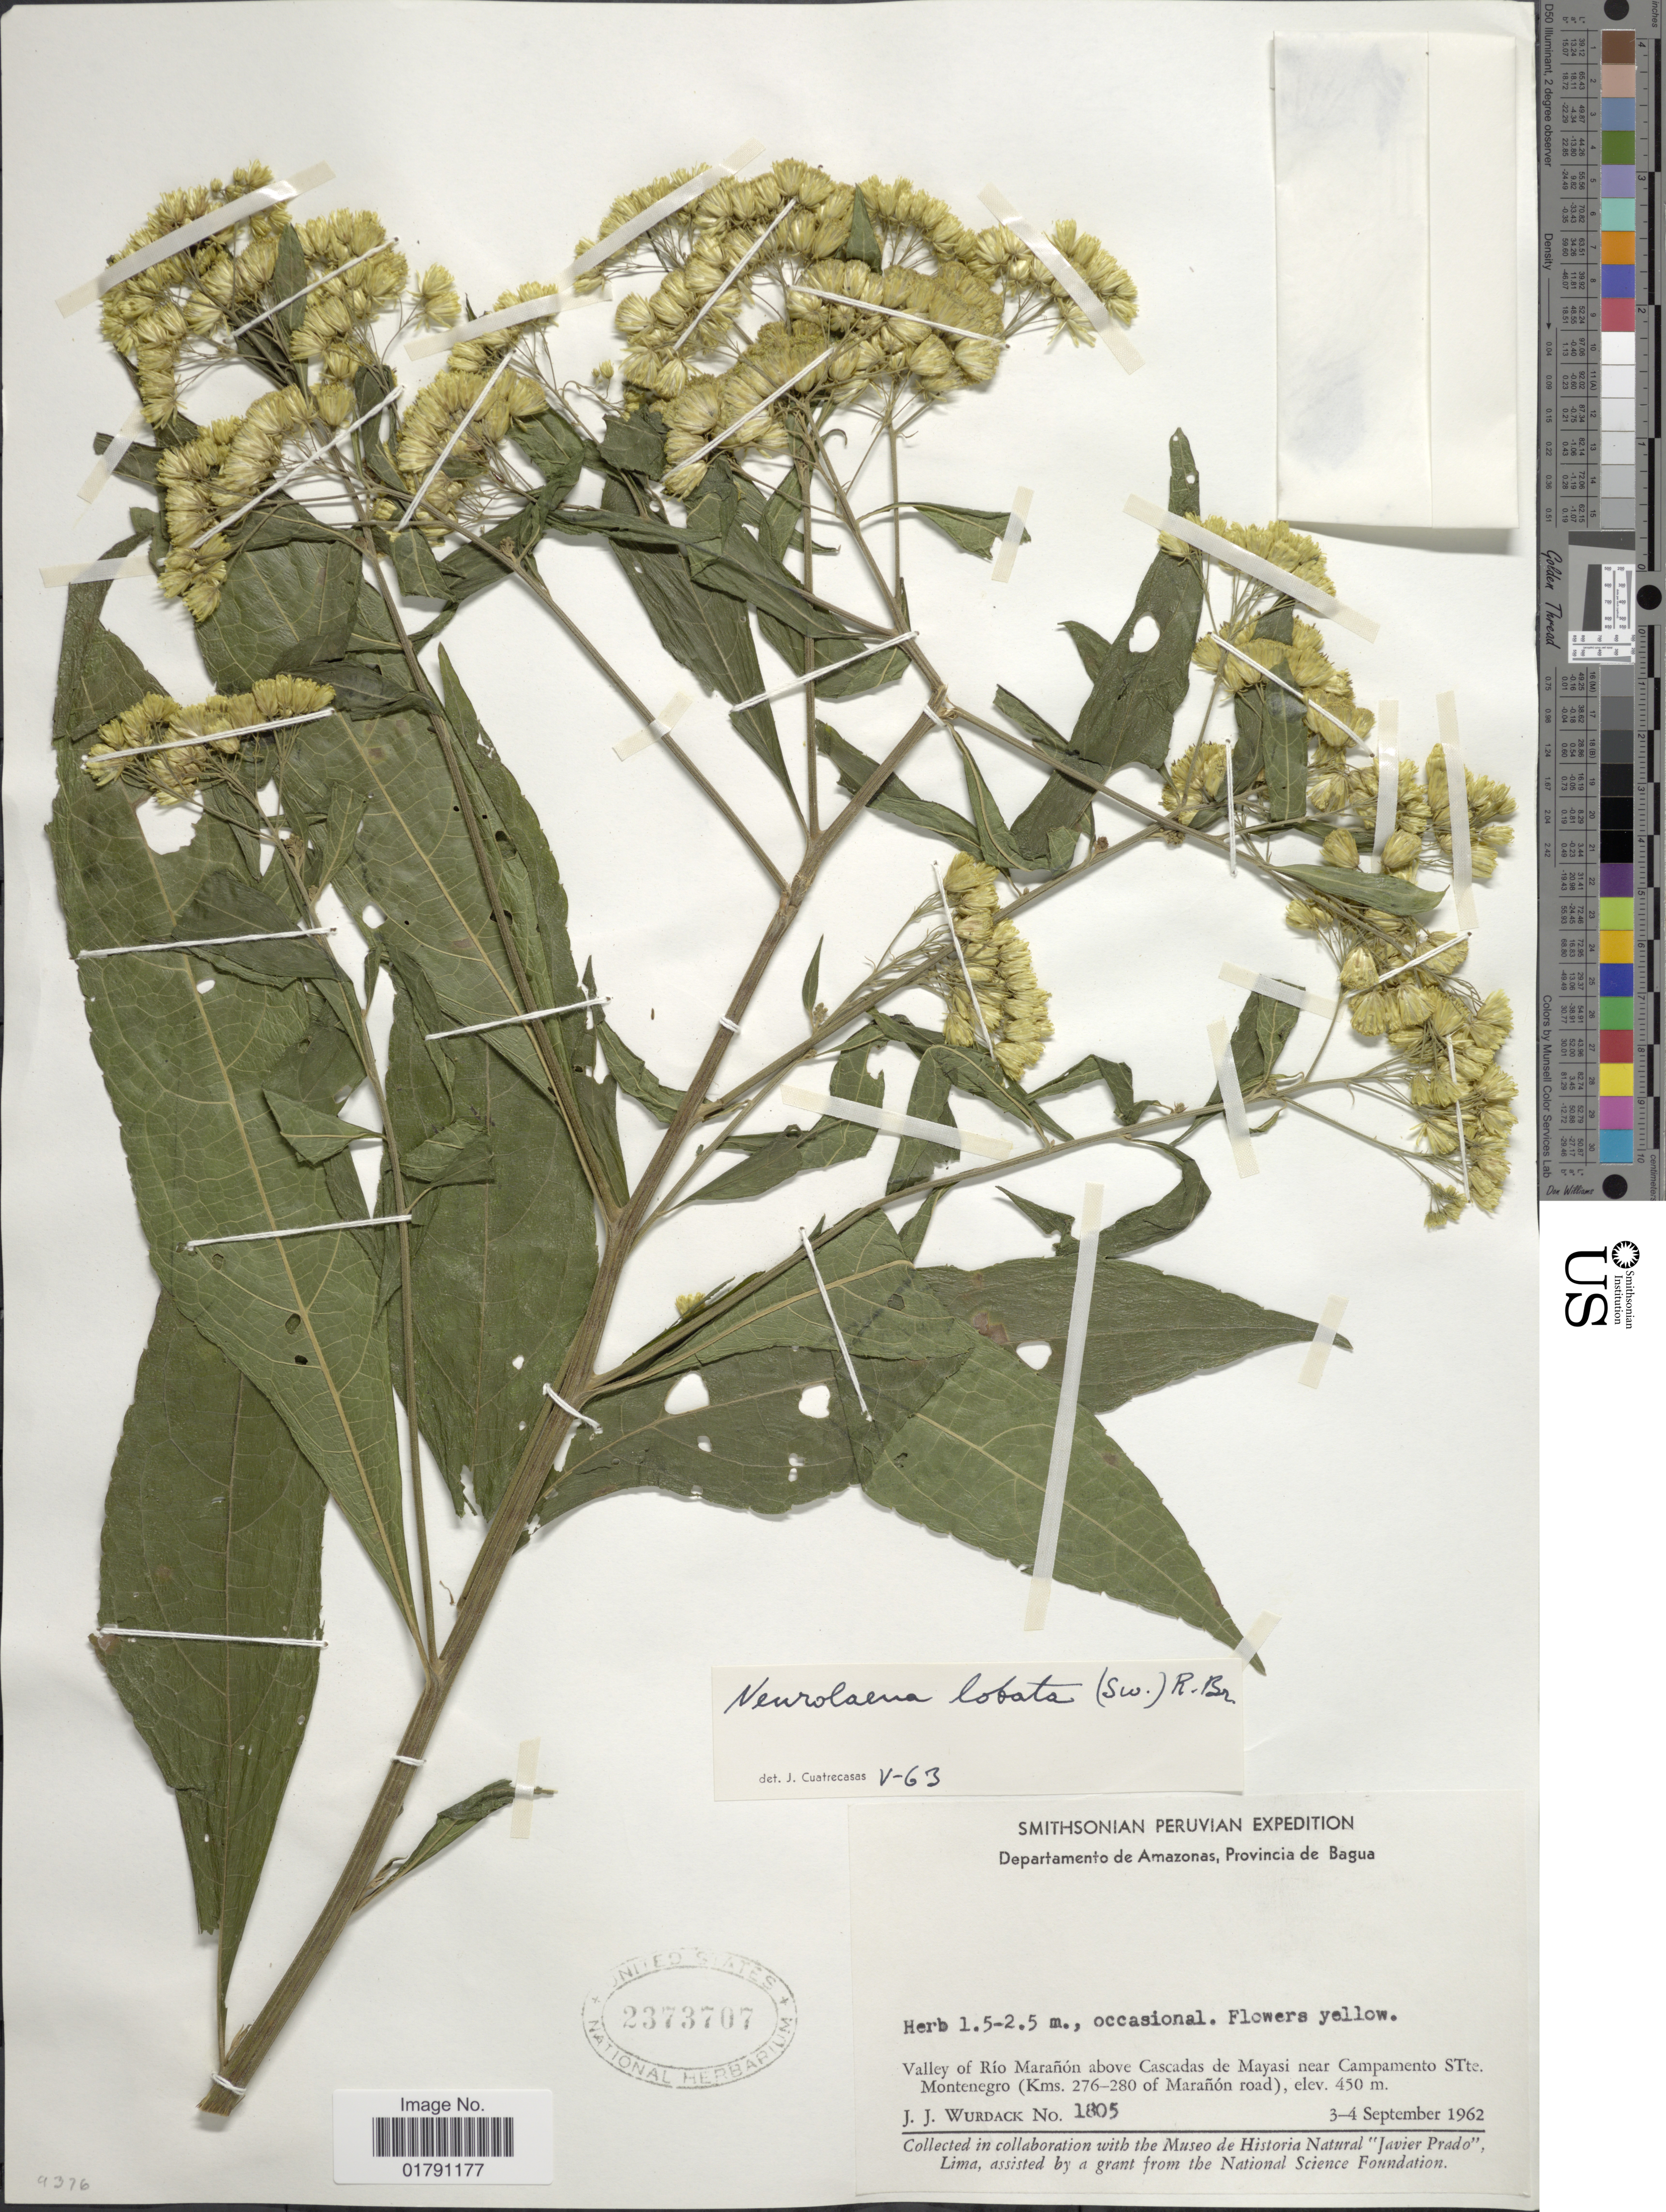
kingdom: Plantae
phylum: Tracheophyta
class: Magnoliopsida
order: Asterales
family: Asteraceae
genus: Neurolaena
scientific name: Neurolaena lobata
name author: (L.) R. Br. ex Cass.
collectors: J. J. Wurdack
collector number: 1805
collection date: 1962-09-03/1962-09-04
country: Peru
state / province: Amazonas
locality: Provincia de Bagua, Valley of Rio Maranon above Cascadas de Mayasi near Campamento Stte. Montenegro (Kms. 276-280 of Maranon road)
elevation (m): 450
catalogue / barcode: US 2373707